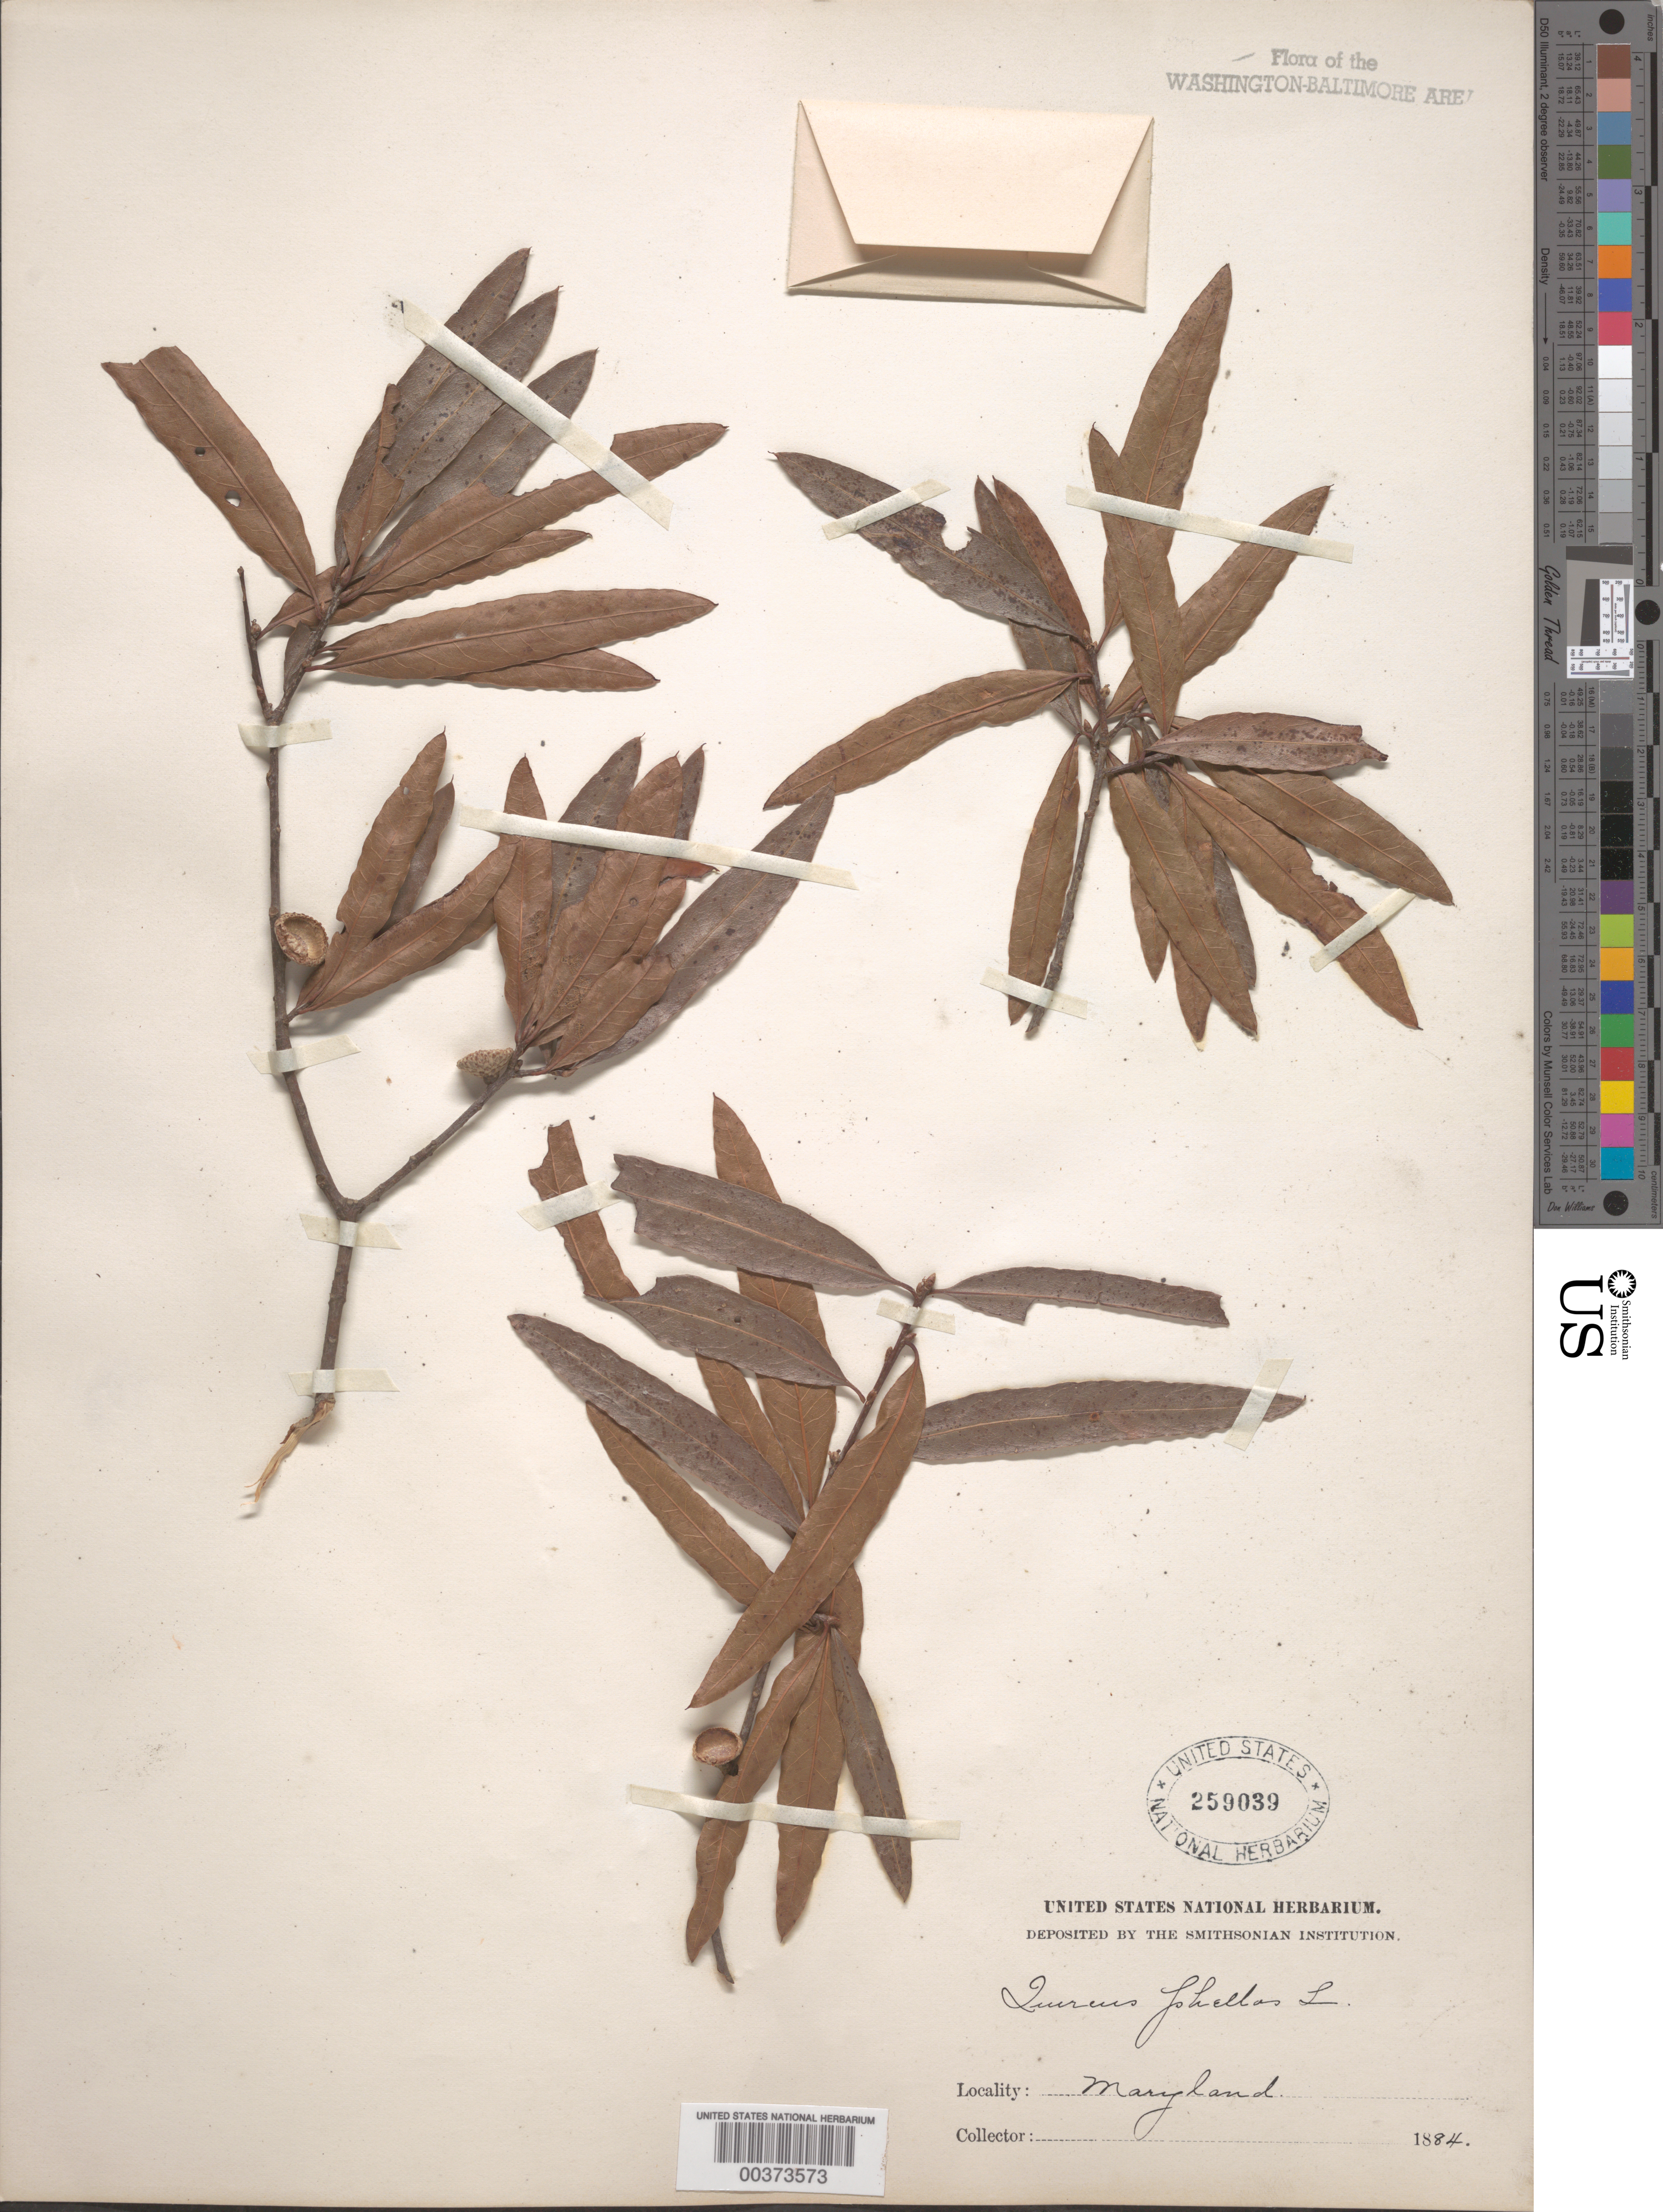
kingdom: Plantae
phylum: Tracheophyta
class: Magnoliopsida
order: Fagales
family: Fagaceae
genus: Quercus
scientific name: Quercus phellos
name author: L.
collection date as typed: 1884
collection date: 1884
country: United States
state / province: Maryland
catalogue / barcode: US 259039